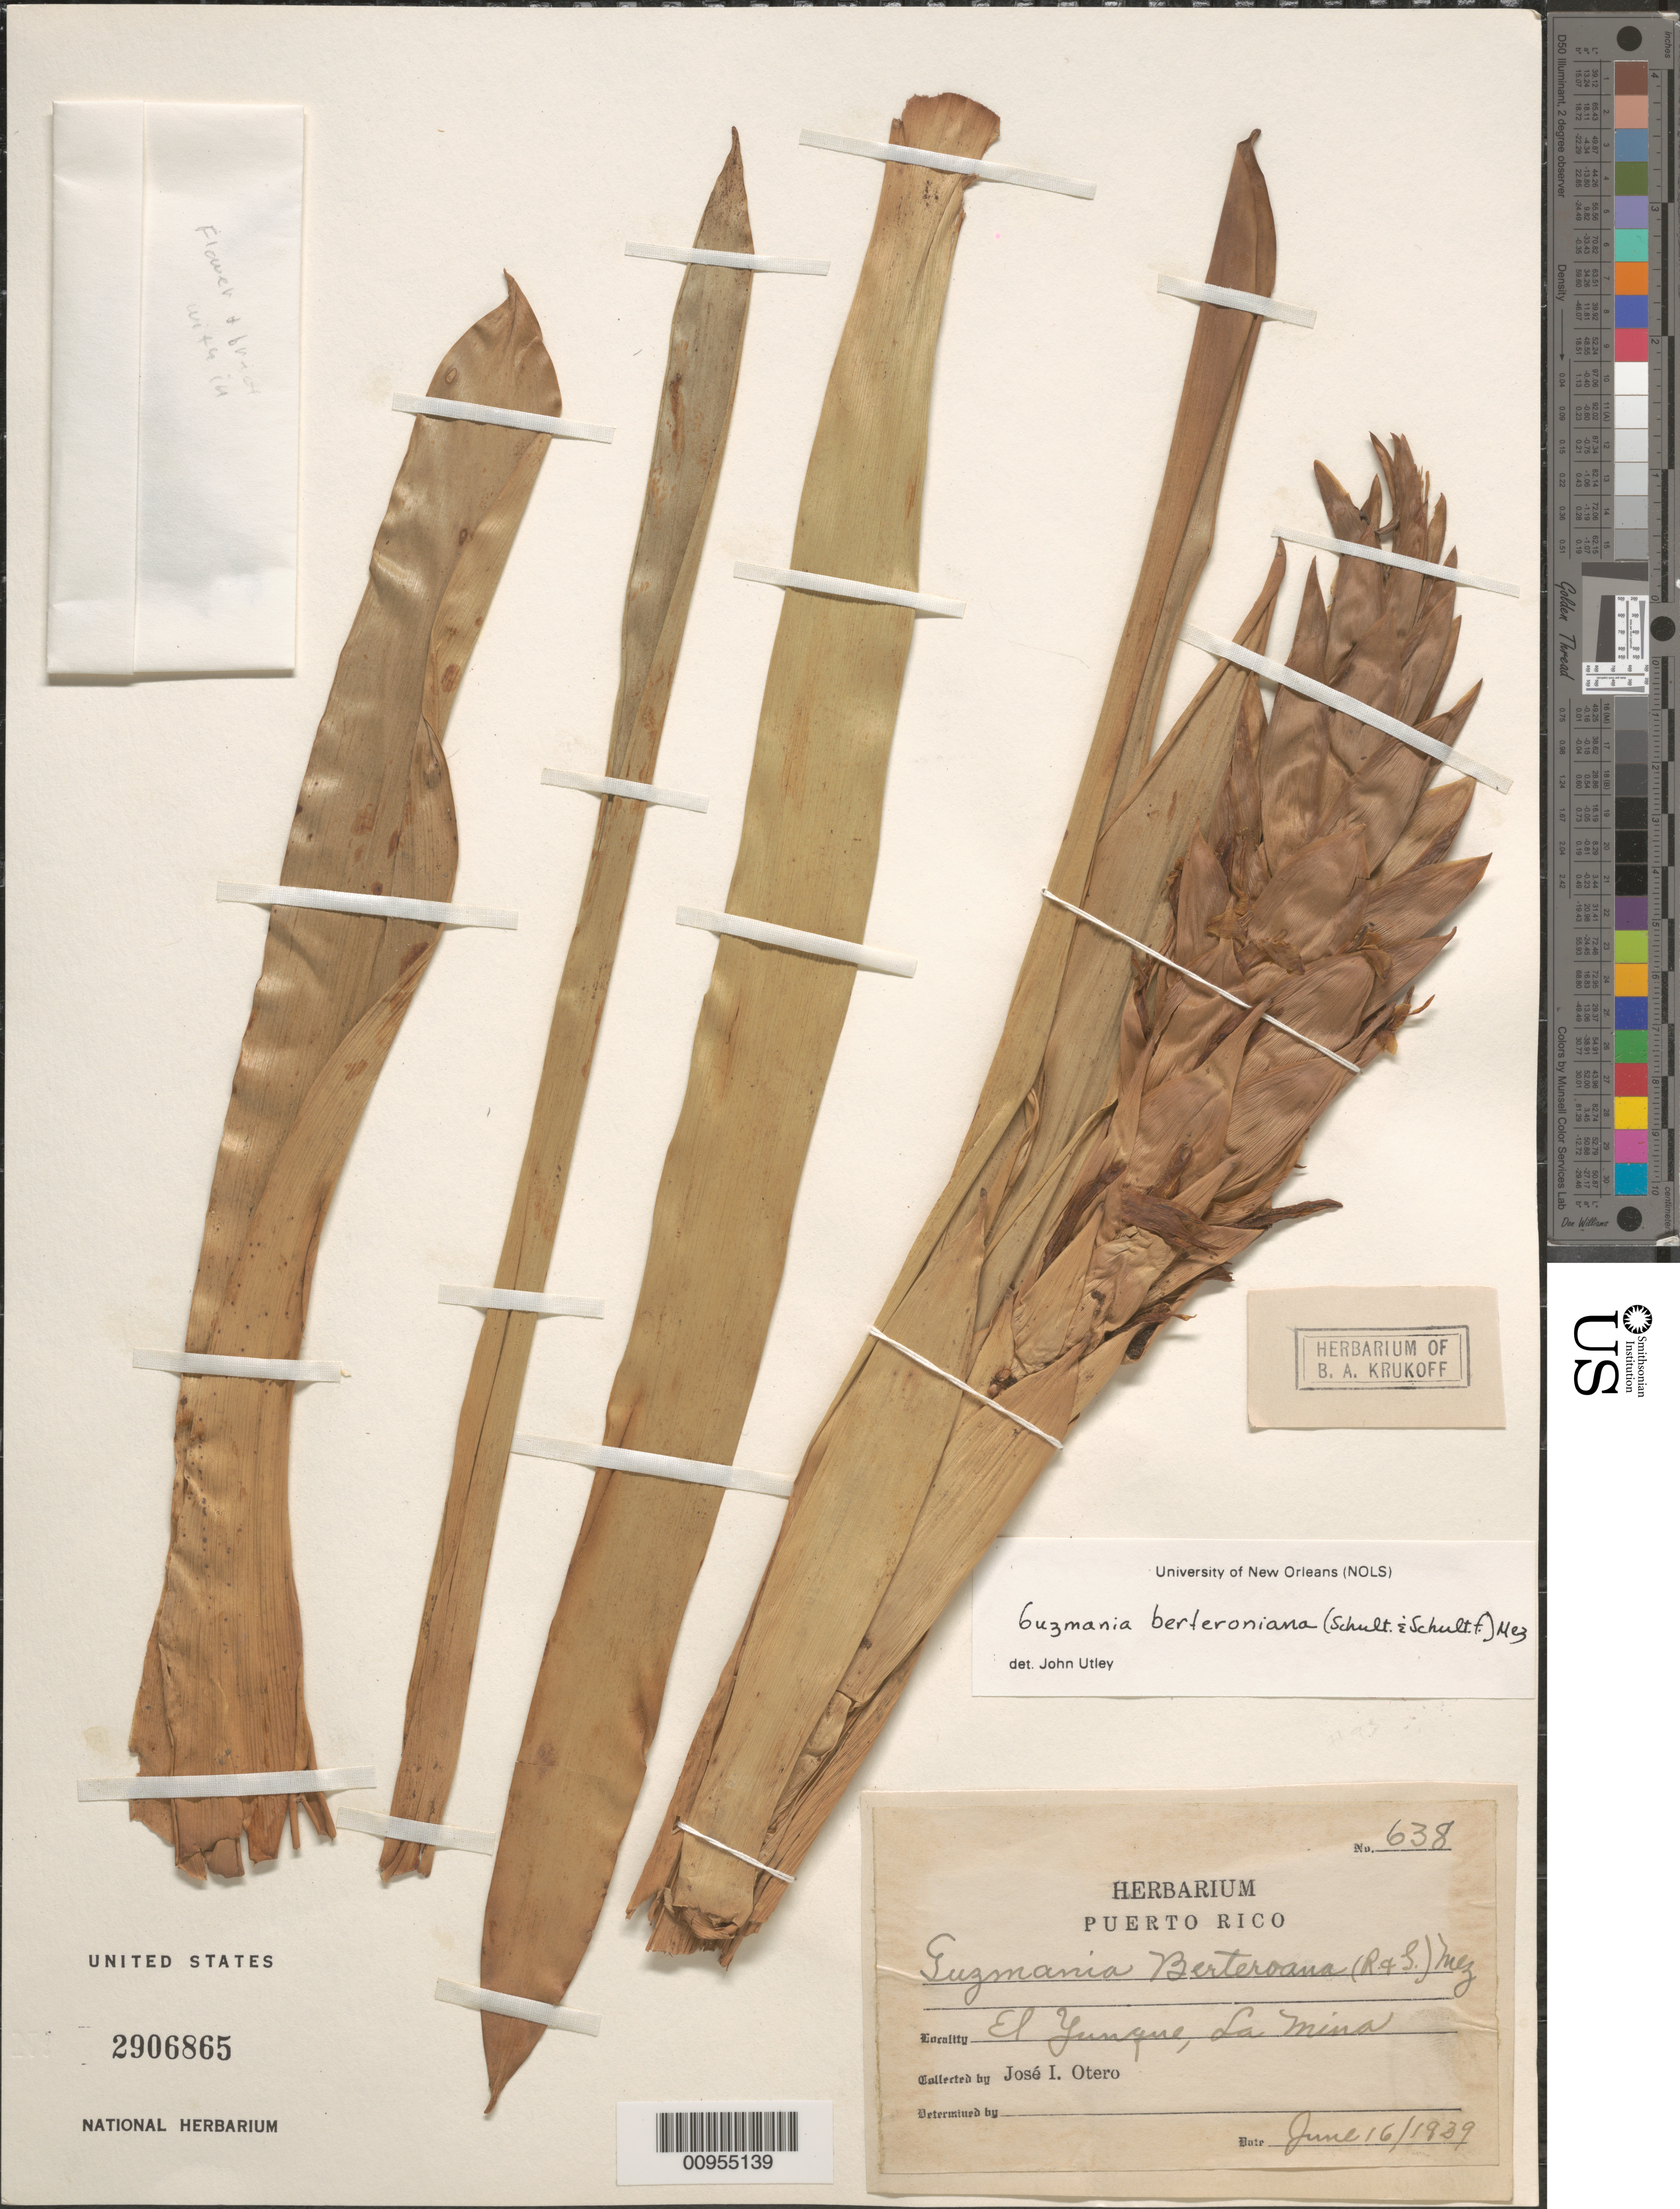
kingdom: Plantae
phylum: Tracheophyta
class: Liliopsida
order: Poales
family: Bromeliaceae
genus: Guzmania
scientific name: Guzmania berteroniana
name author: (Schult. & Schult. f.) Mez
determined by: Utley, J. F.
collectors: J. Otero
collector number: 638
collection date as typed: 16 Jun 1939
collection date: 1939-06-16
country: Puerto Rico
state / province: Luquillo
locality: El Yunque, La Mina.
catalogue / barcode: US 2906865